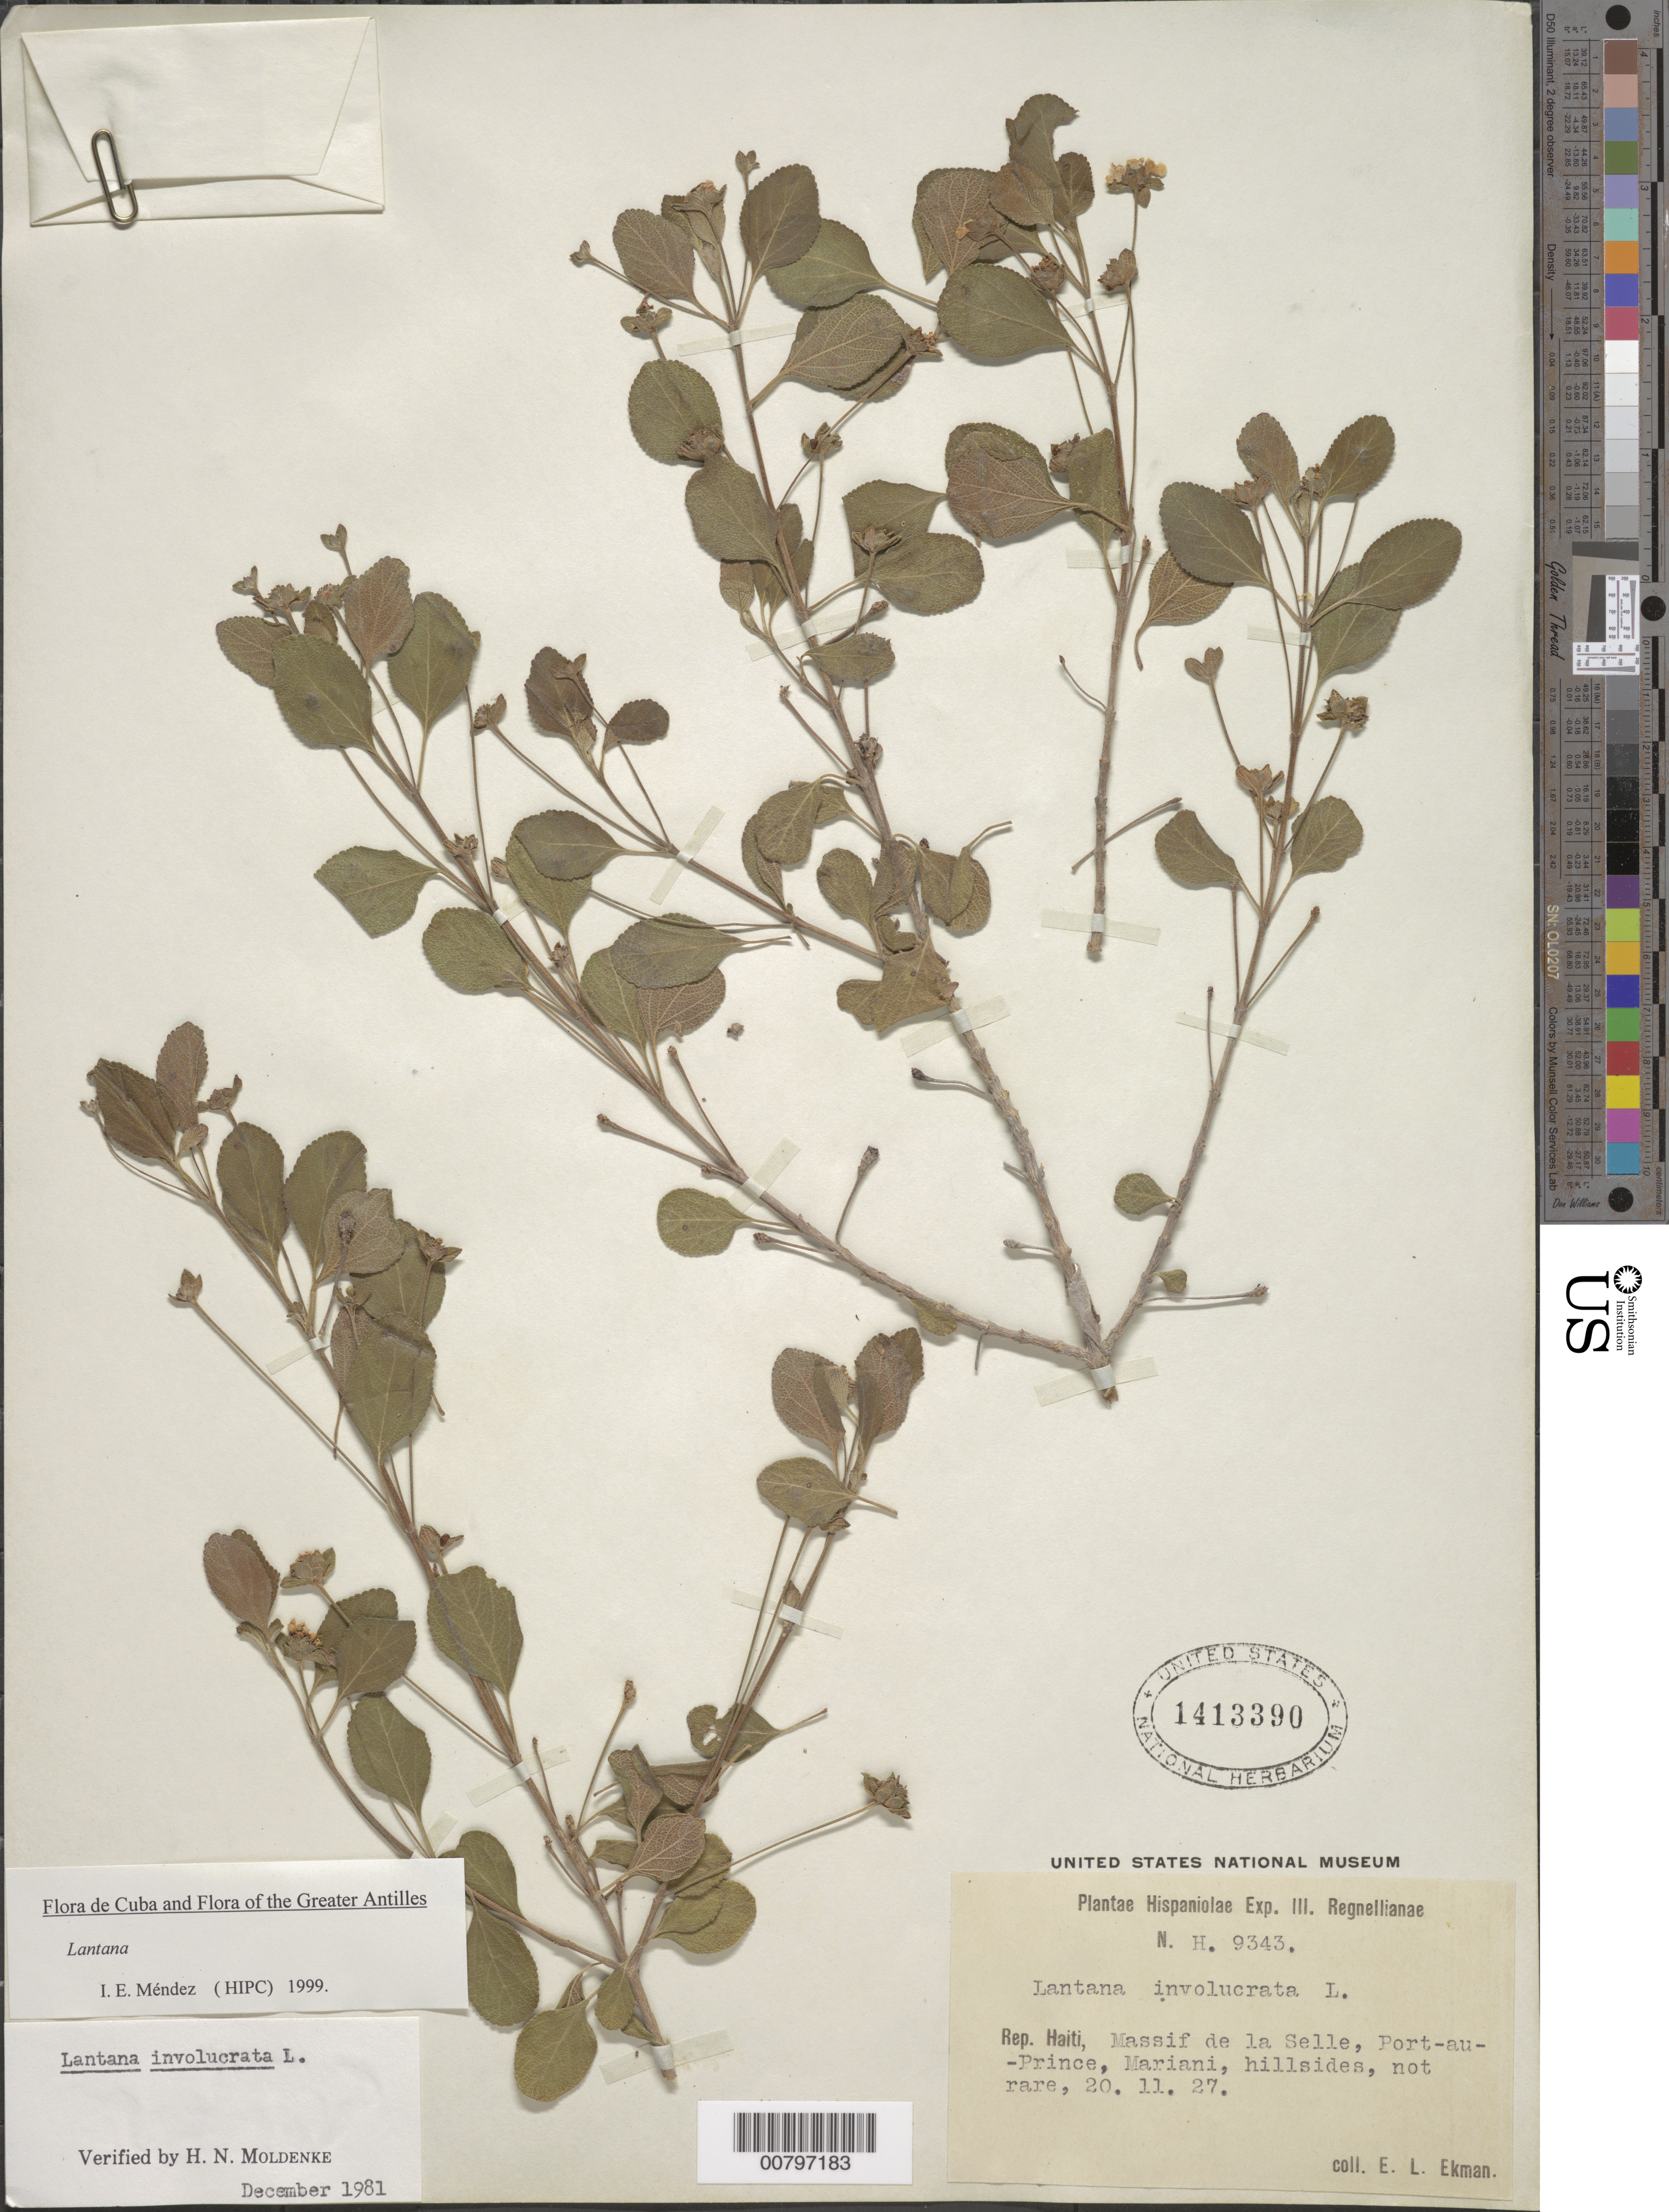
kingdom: Plantae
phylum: Tracheophyta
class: Magnoliopsida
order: Lamiales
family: Verbenaceae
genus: Lantana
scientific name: Lantana involucrata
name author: L.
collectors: E. L. Ekman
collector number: H 9343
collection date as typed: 20 Nov 1927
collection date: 1927-11-20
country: Haiti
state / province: Ouest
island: Hispaniola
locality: Massif de la Selle, Port-au-Prince, Mariani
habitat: Hillsides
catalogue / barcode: US 1413390